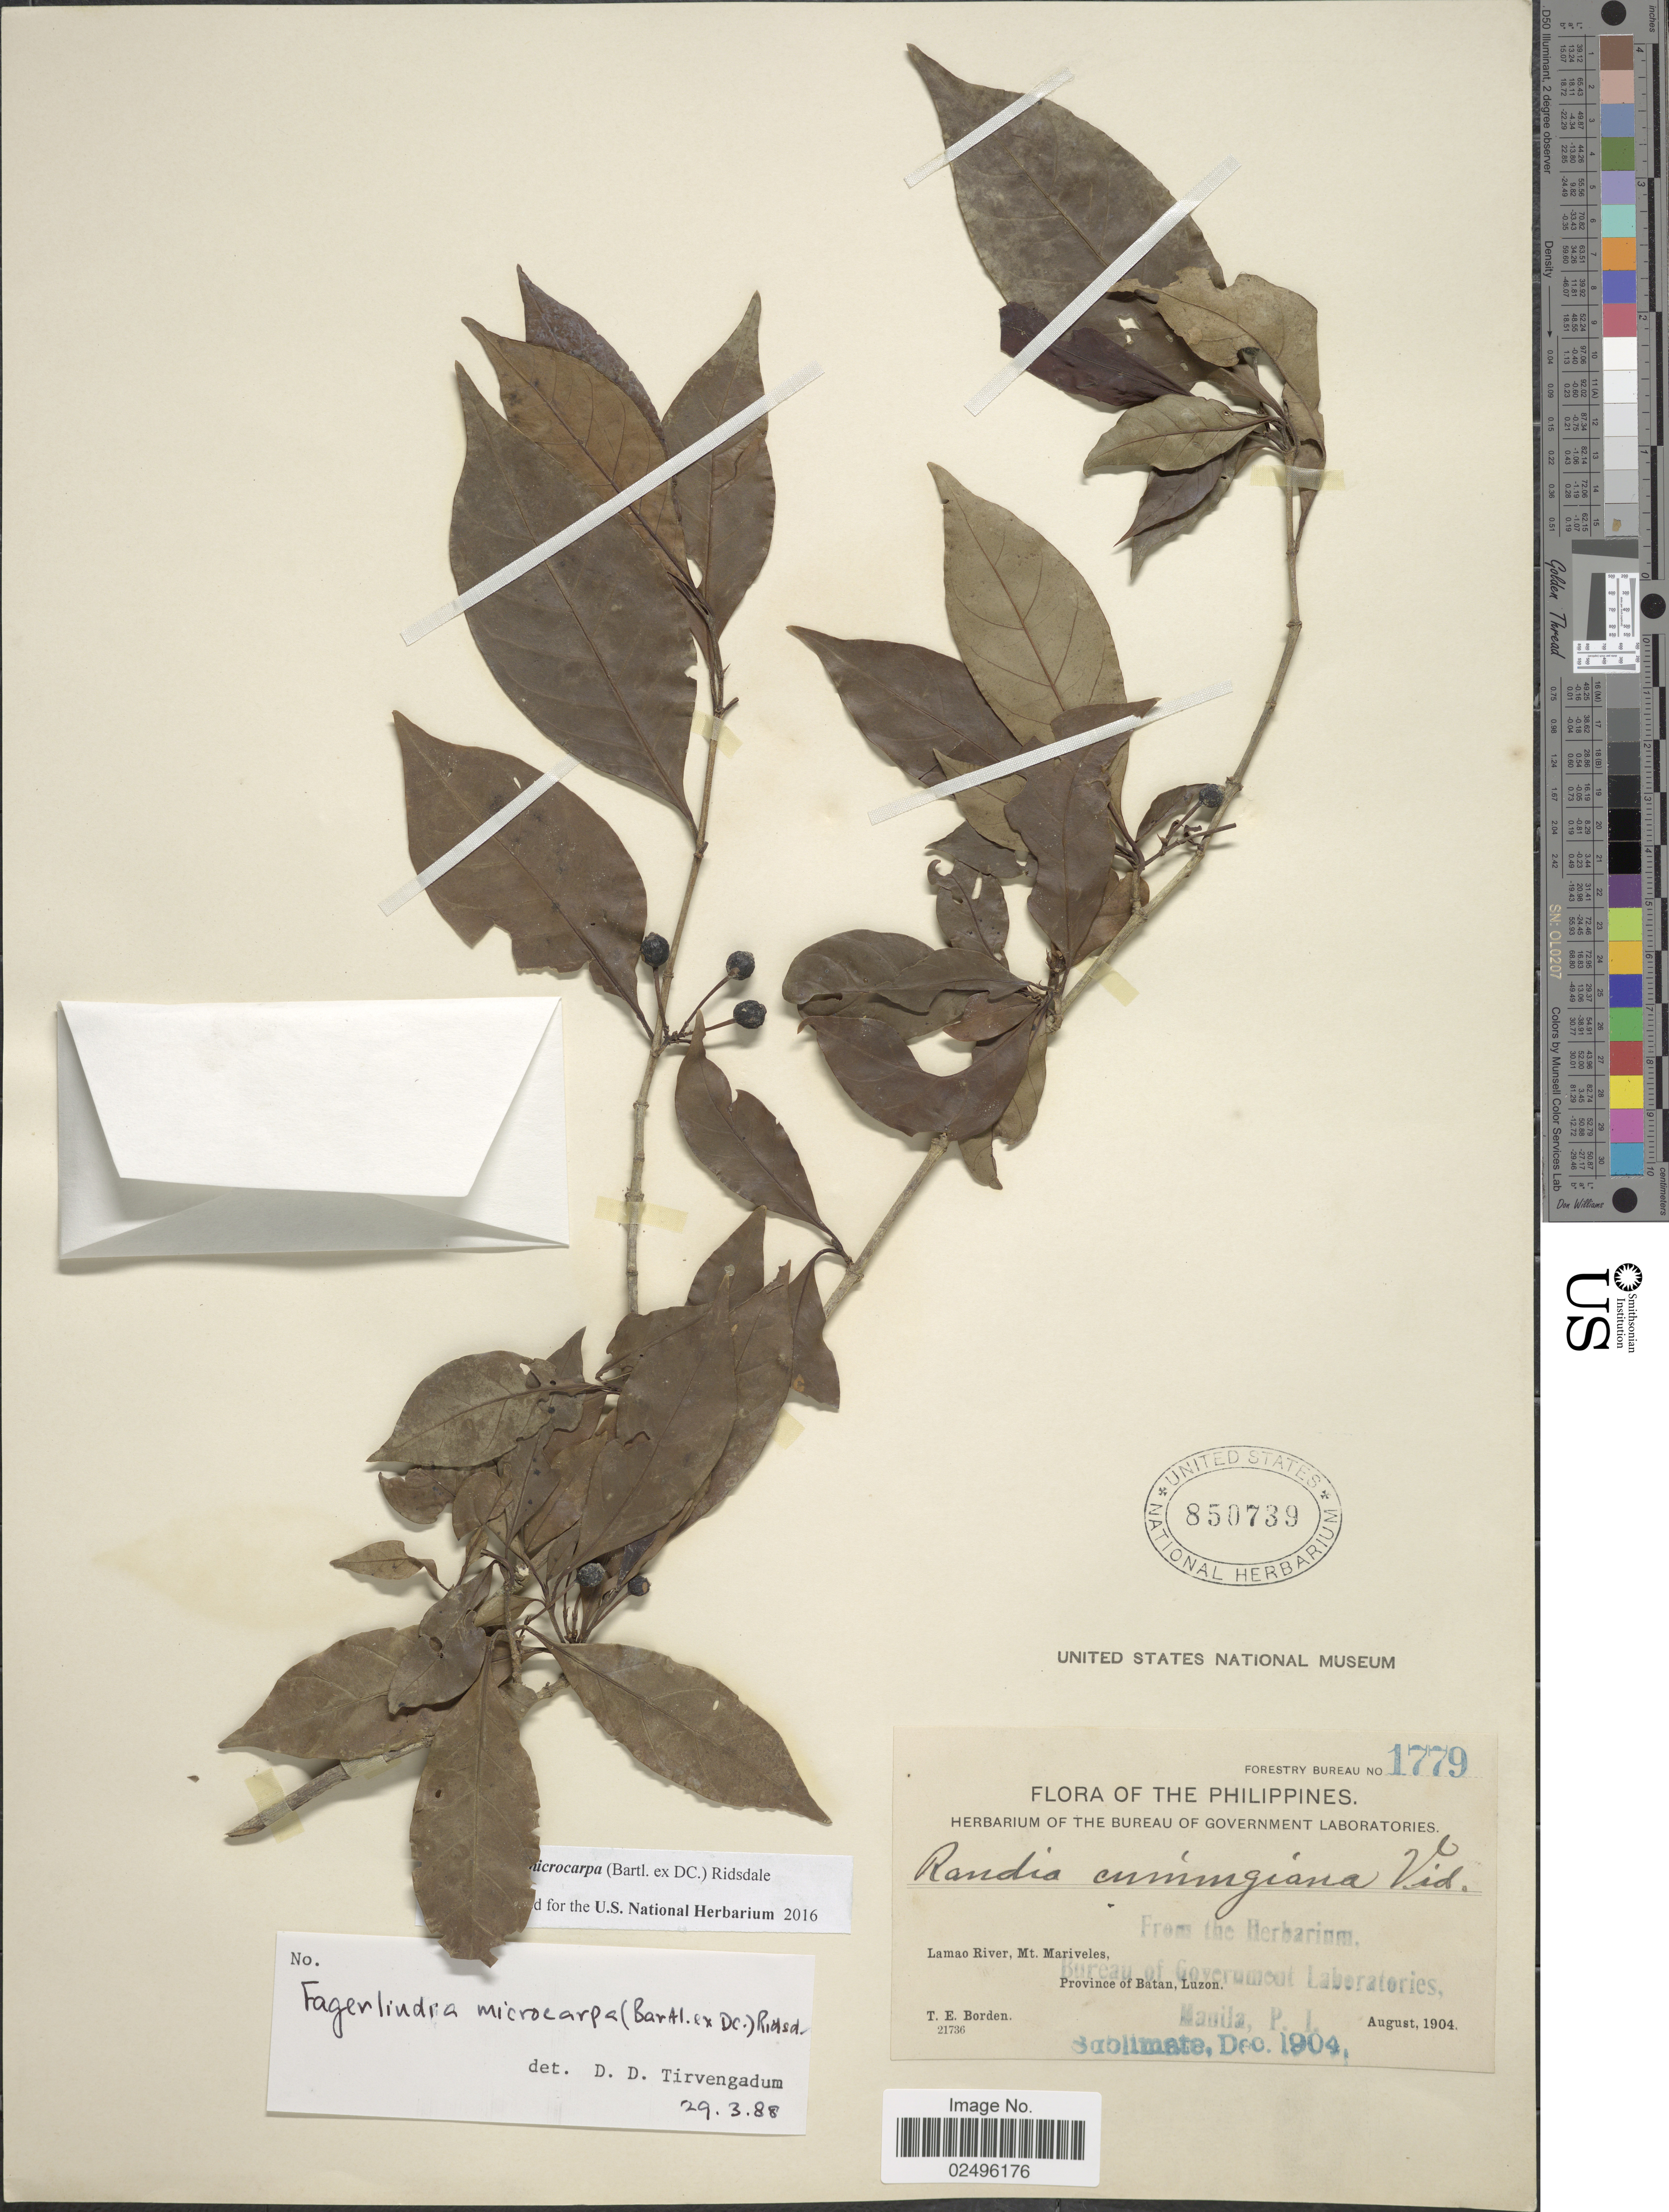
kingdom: Plantae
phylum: Tracheophyta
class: Magnoliopsida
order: Gentianales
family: Rubiaceae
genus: Fagerlindia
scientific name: Fagerlindia microcarpa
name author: (Bartl. ex DC.) Ridsdale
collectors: T. E. Borden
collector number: Forestry Bureau 1779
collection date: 1904-08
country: Philippines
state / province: Cagayan Valley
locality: Lamao River, Mt. Mariveles, Province of Batan, Luzon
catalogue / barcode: US 850739